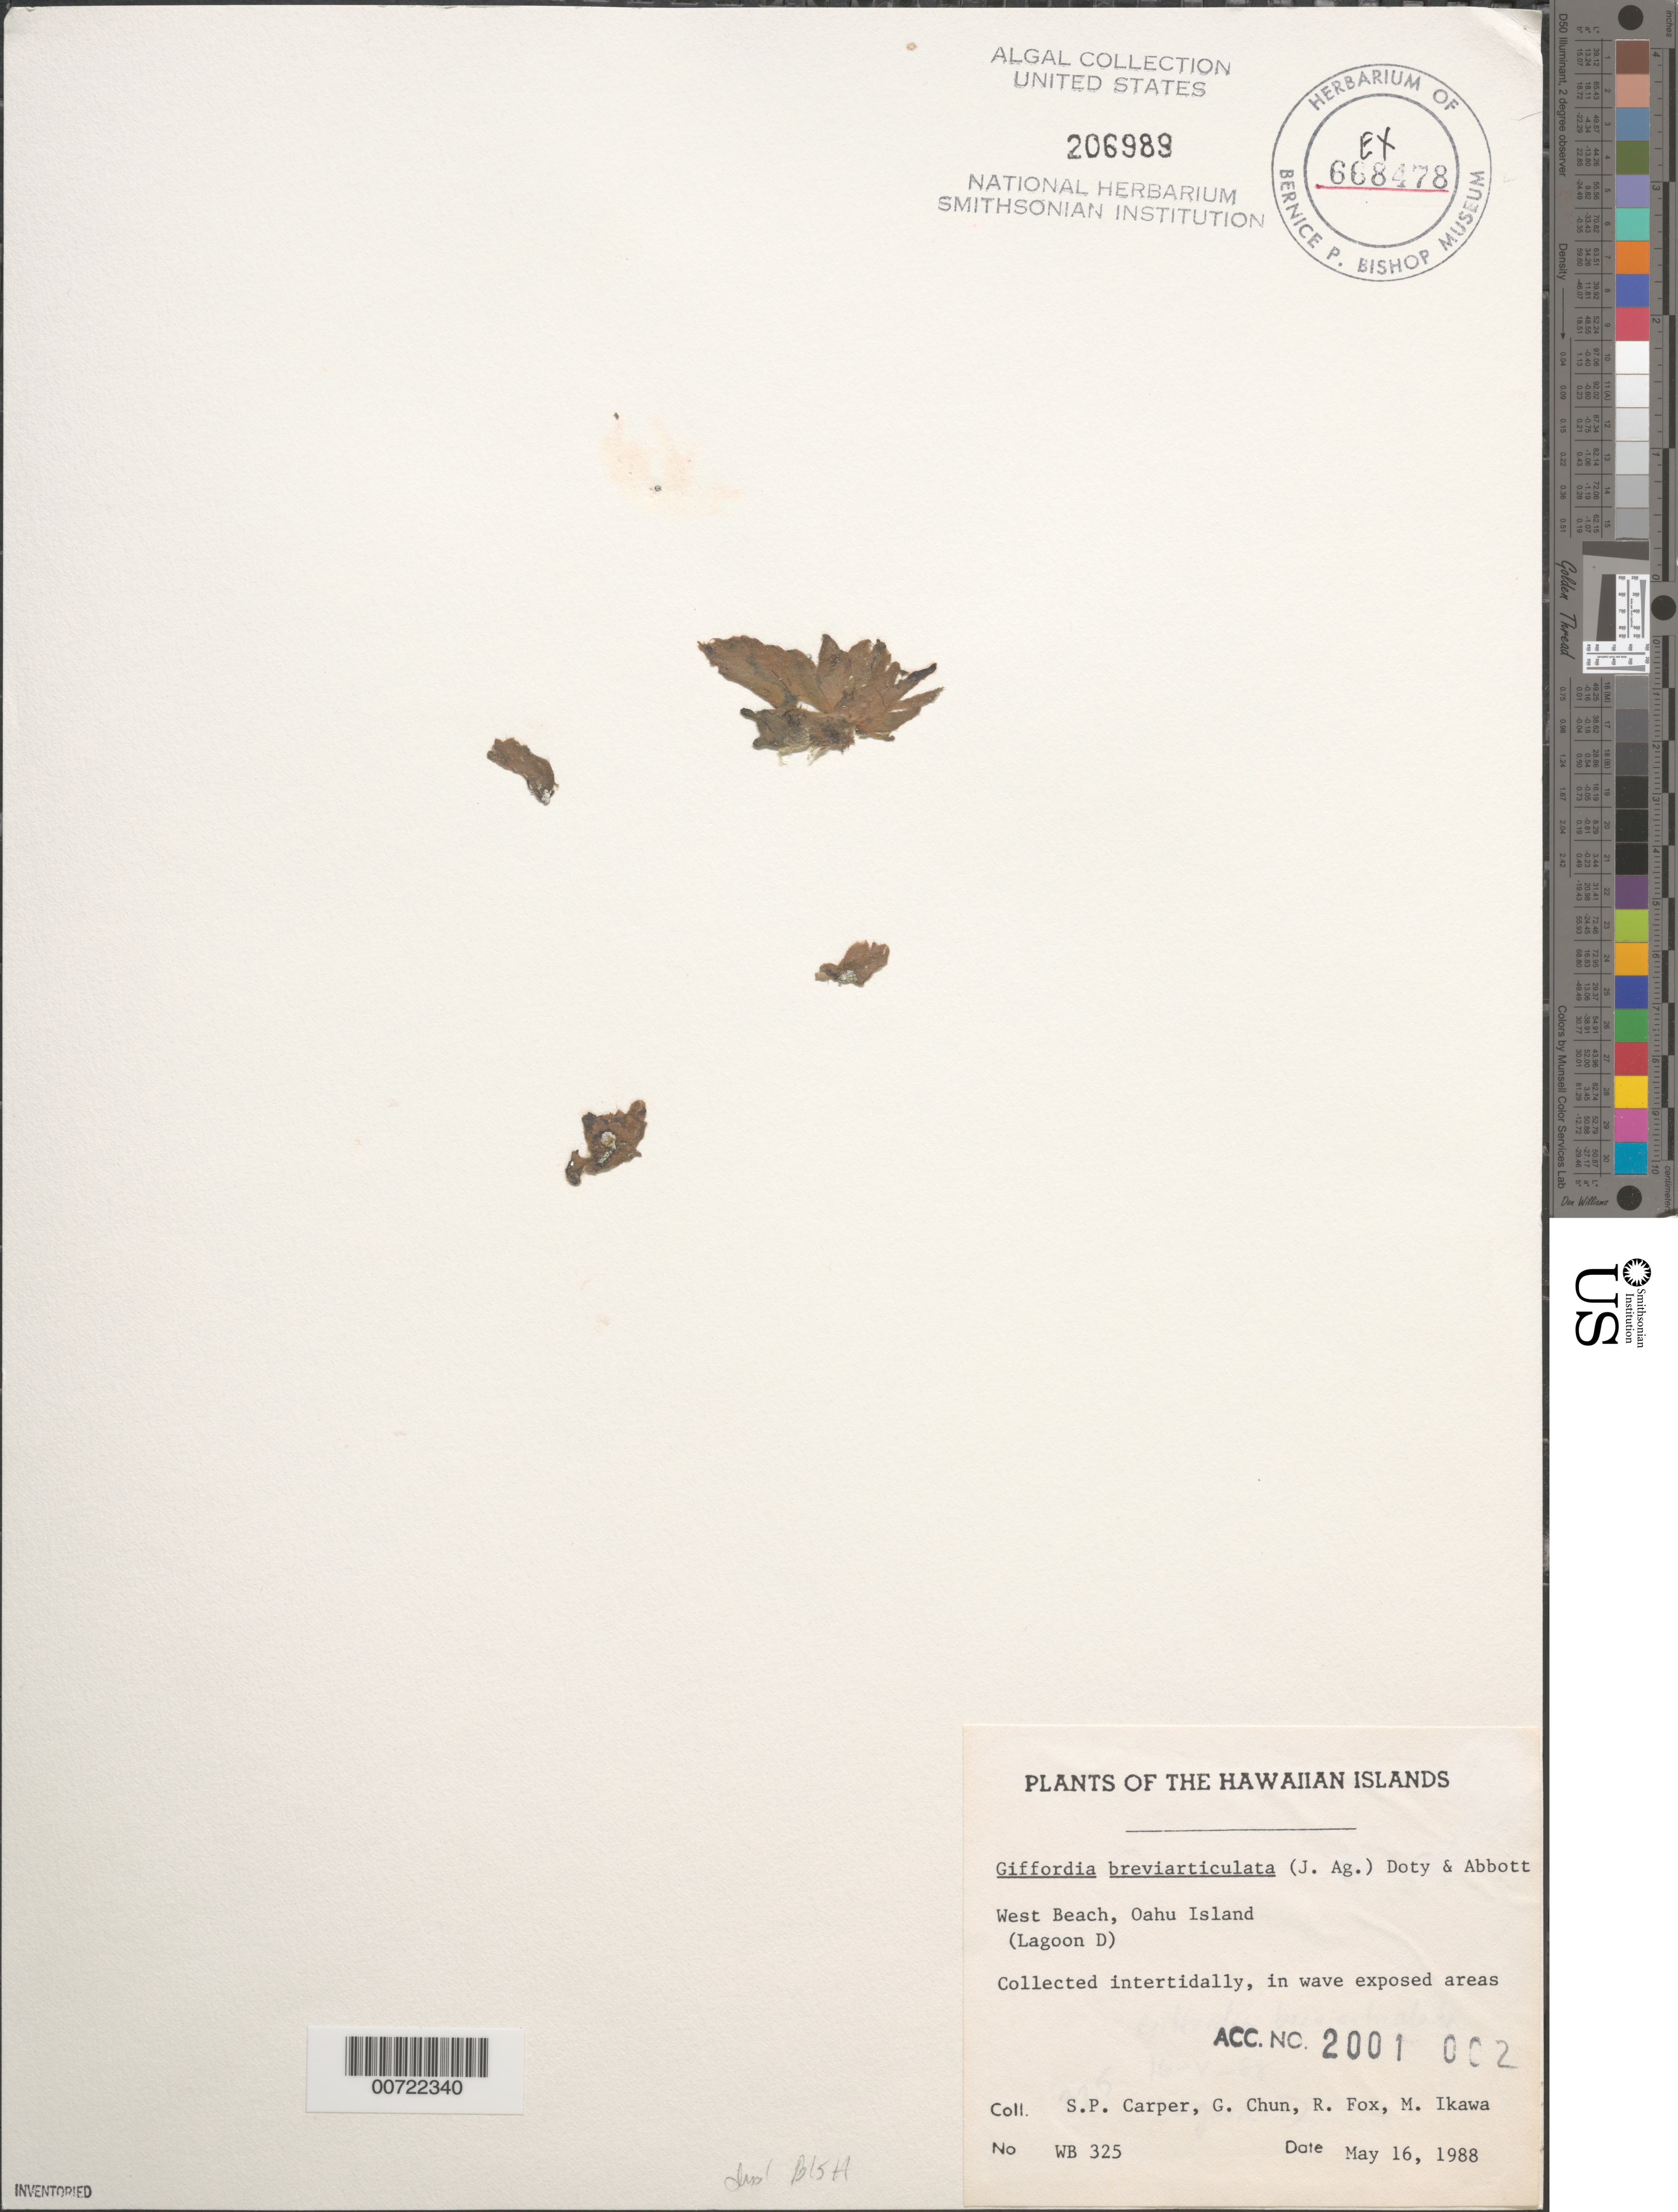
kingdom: Chromista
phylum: Ochrophyta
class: Phaeophyceae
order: Scytothamnales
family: Asteronemataceae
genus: Asteronema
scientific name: Asteronema breviarticulatum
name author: (J. Agardh) Ouriques & Bouzon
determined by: Algae name updating Project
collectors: S. Carper, G. Chun, R. Fox & M. Ikawa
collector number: WB 325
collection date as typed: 16 May 1988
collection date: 1988-05-16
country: United States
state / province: Hawaii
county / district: Honolulu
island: Oahu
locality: West Beach (Lagoon D)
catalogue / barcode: US 206989